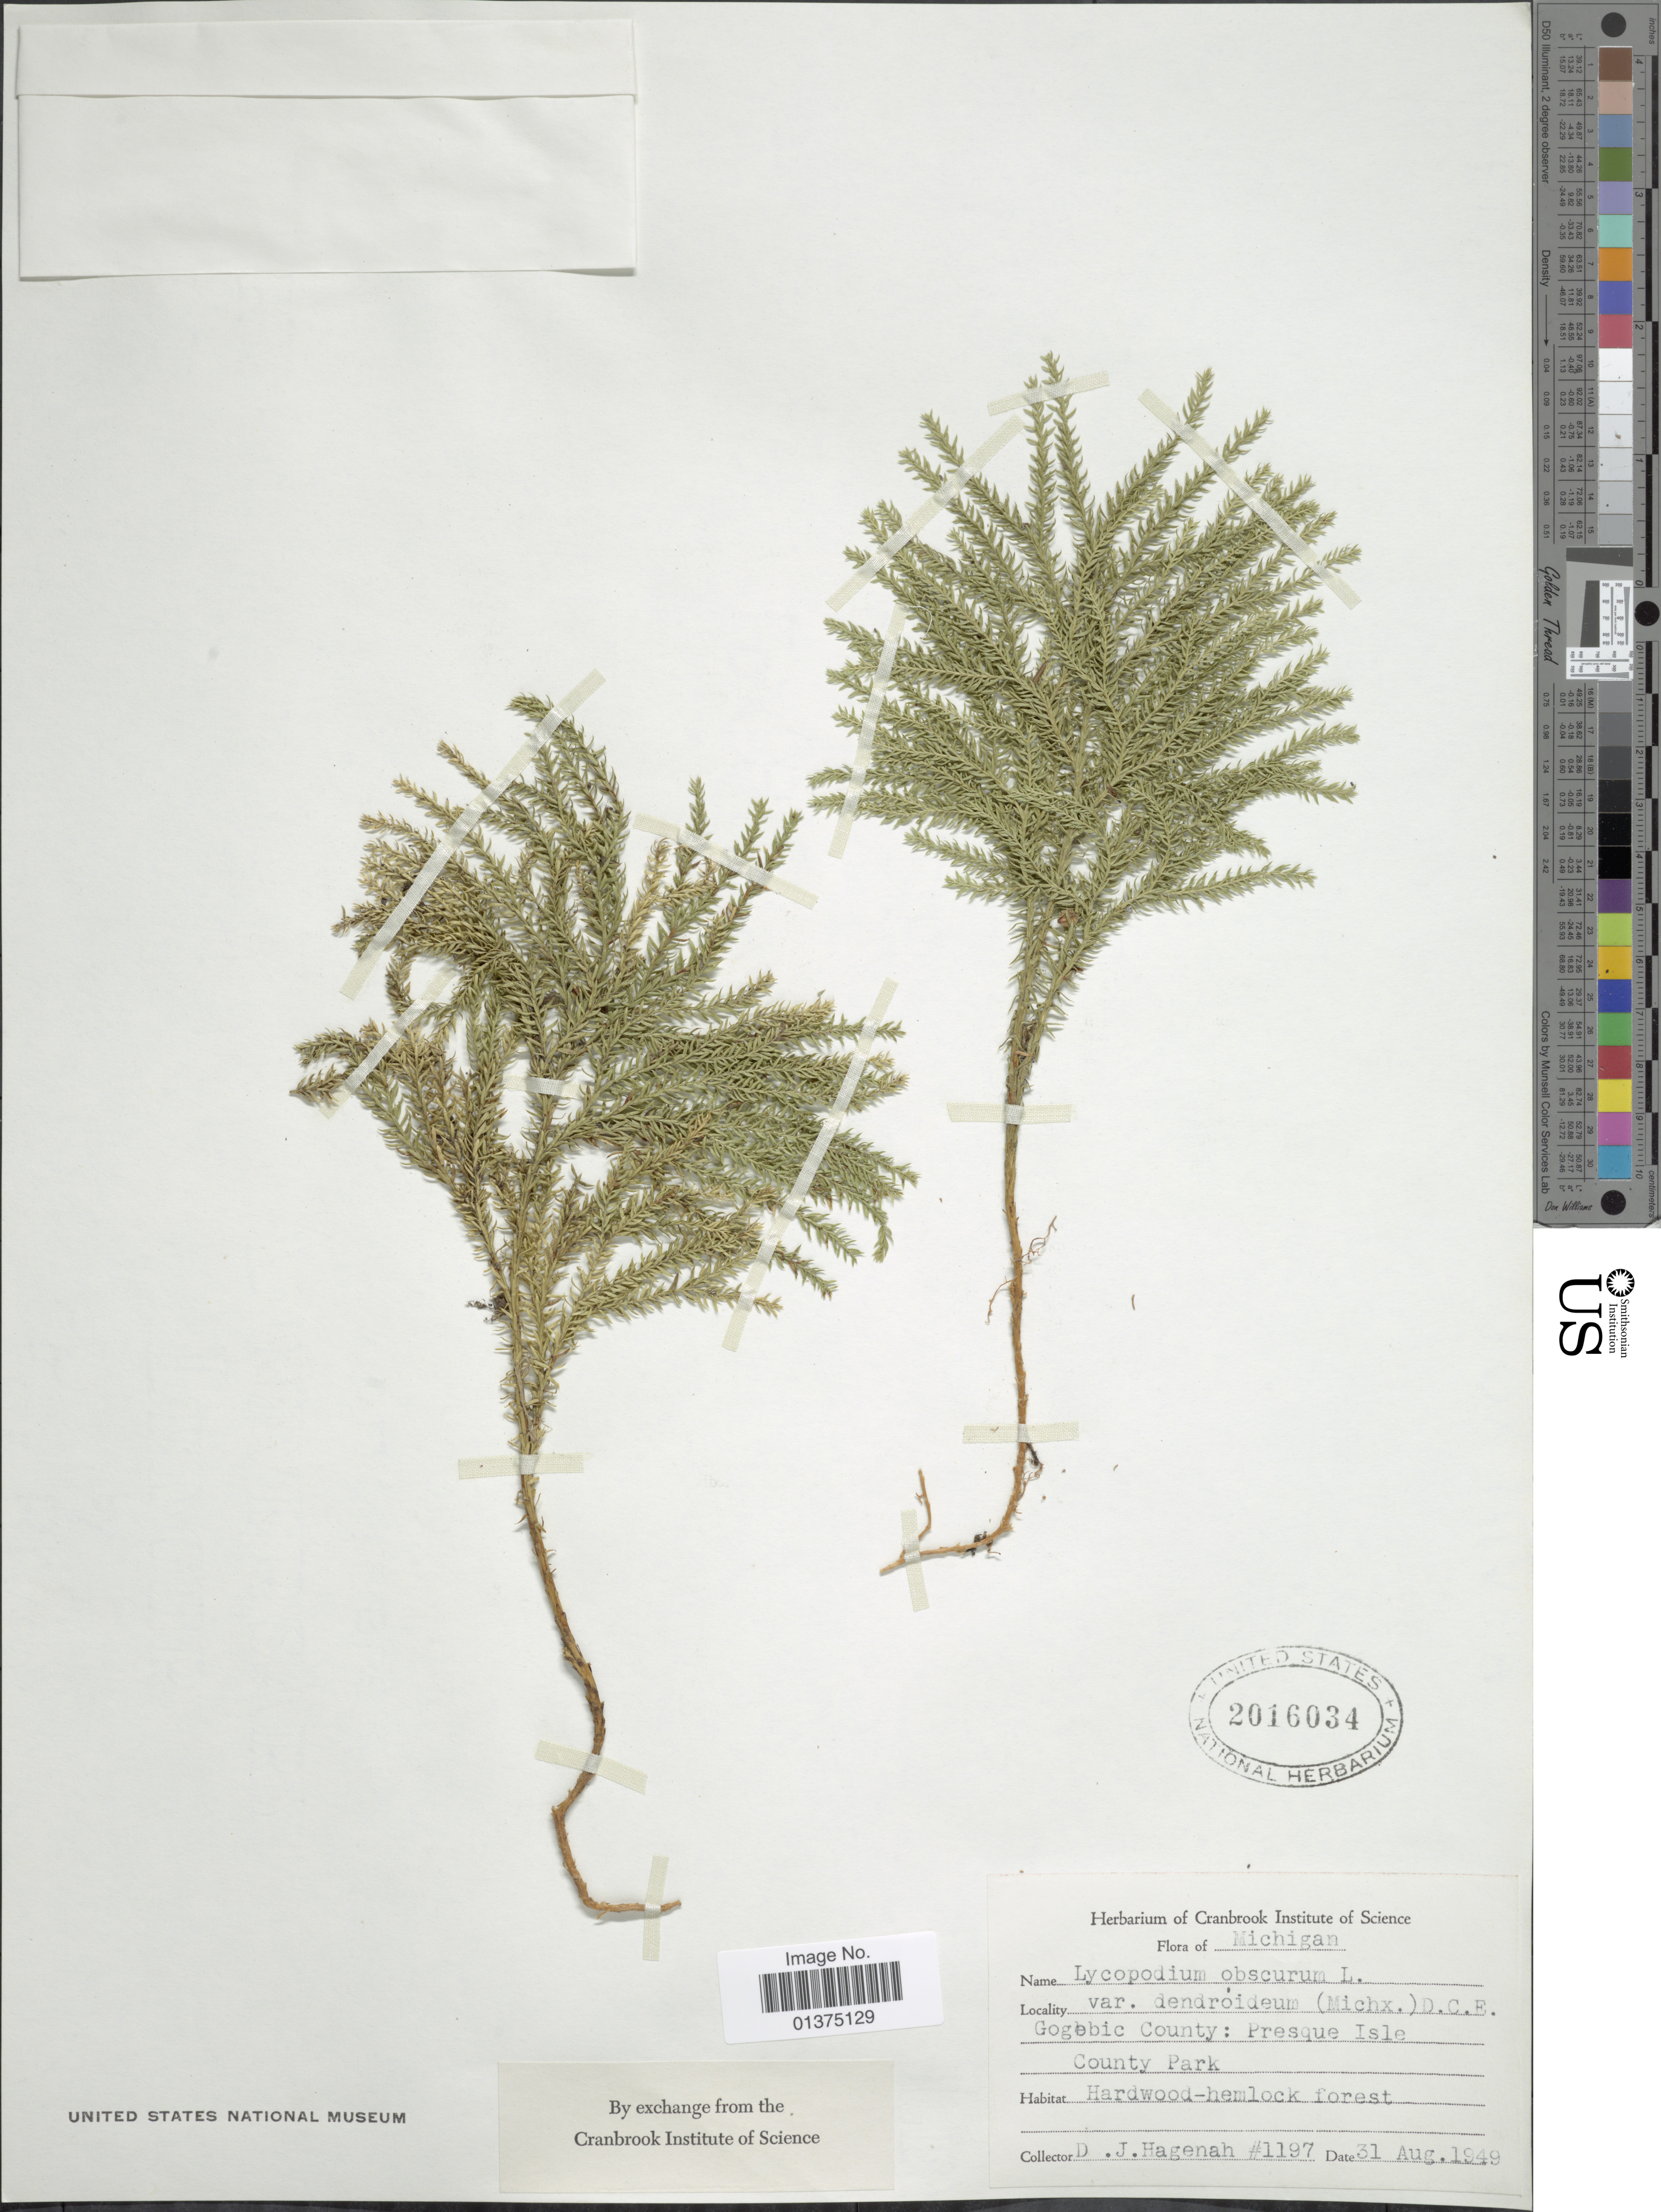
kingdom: Plantae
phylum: Tracheophyta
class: Lycopodiopsida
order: Lycopodiales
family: Lycopodiaceae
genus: Dendrolycopodium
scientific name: Dendrolycopodium dendroideum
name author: (Michx.) A. Haines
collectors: D. Hagenah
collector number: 1197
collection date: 1949-08-31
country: United States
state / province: Michigan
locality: Gogebic County: Presque Isle County Park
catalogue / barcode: US 2016034